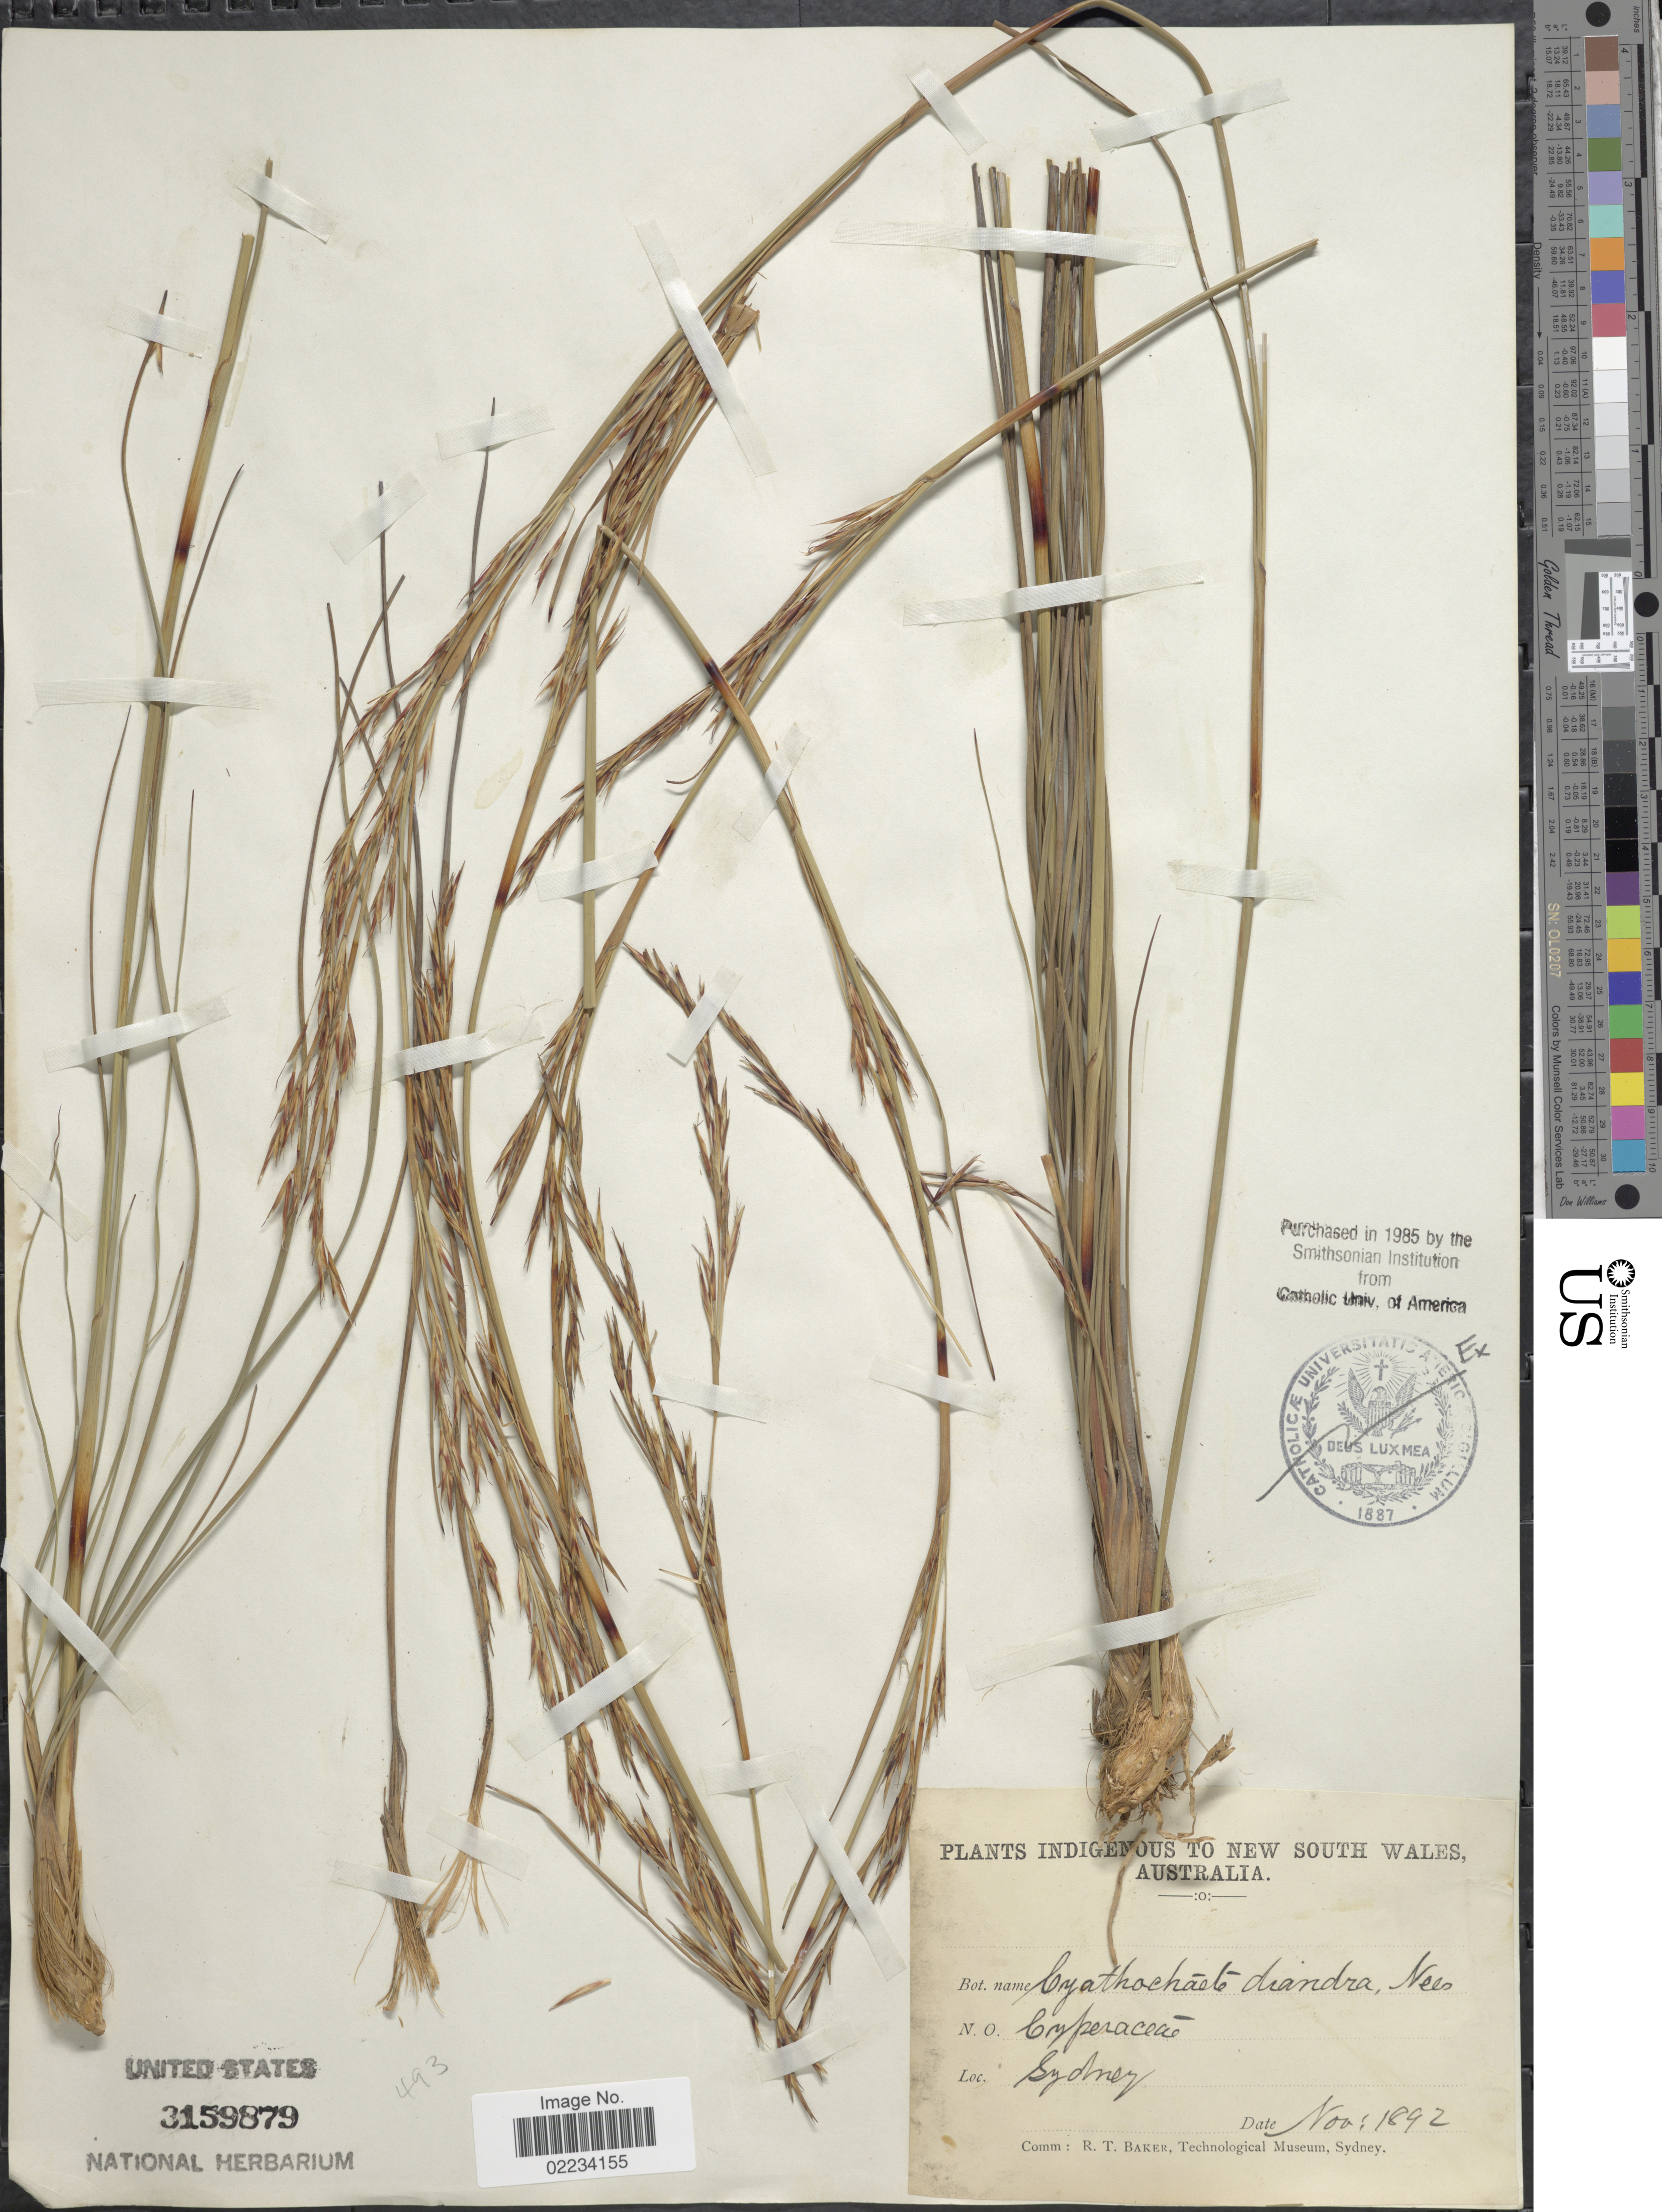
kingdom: Plantae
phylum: Tracheophyta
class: Liliopsida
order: Poales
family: Cyperaceae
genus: Cyathochaeta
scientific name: Cyathochaeta diandra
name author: (R. Br.) Nees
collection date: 1892-11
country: Australia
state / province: New South Wales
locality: Sydney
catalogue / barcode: US 3159879